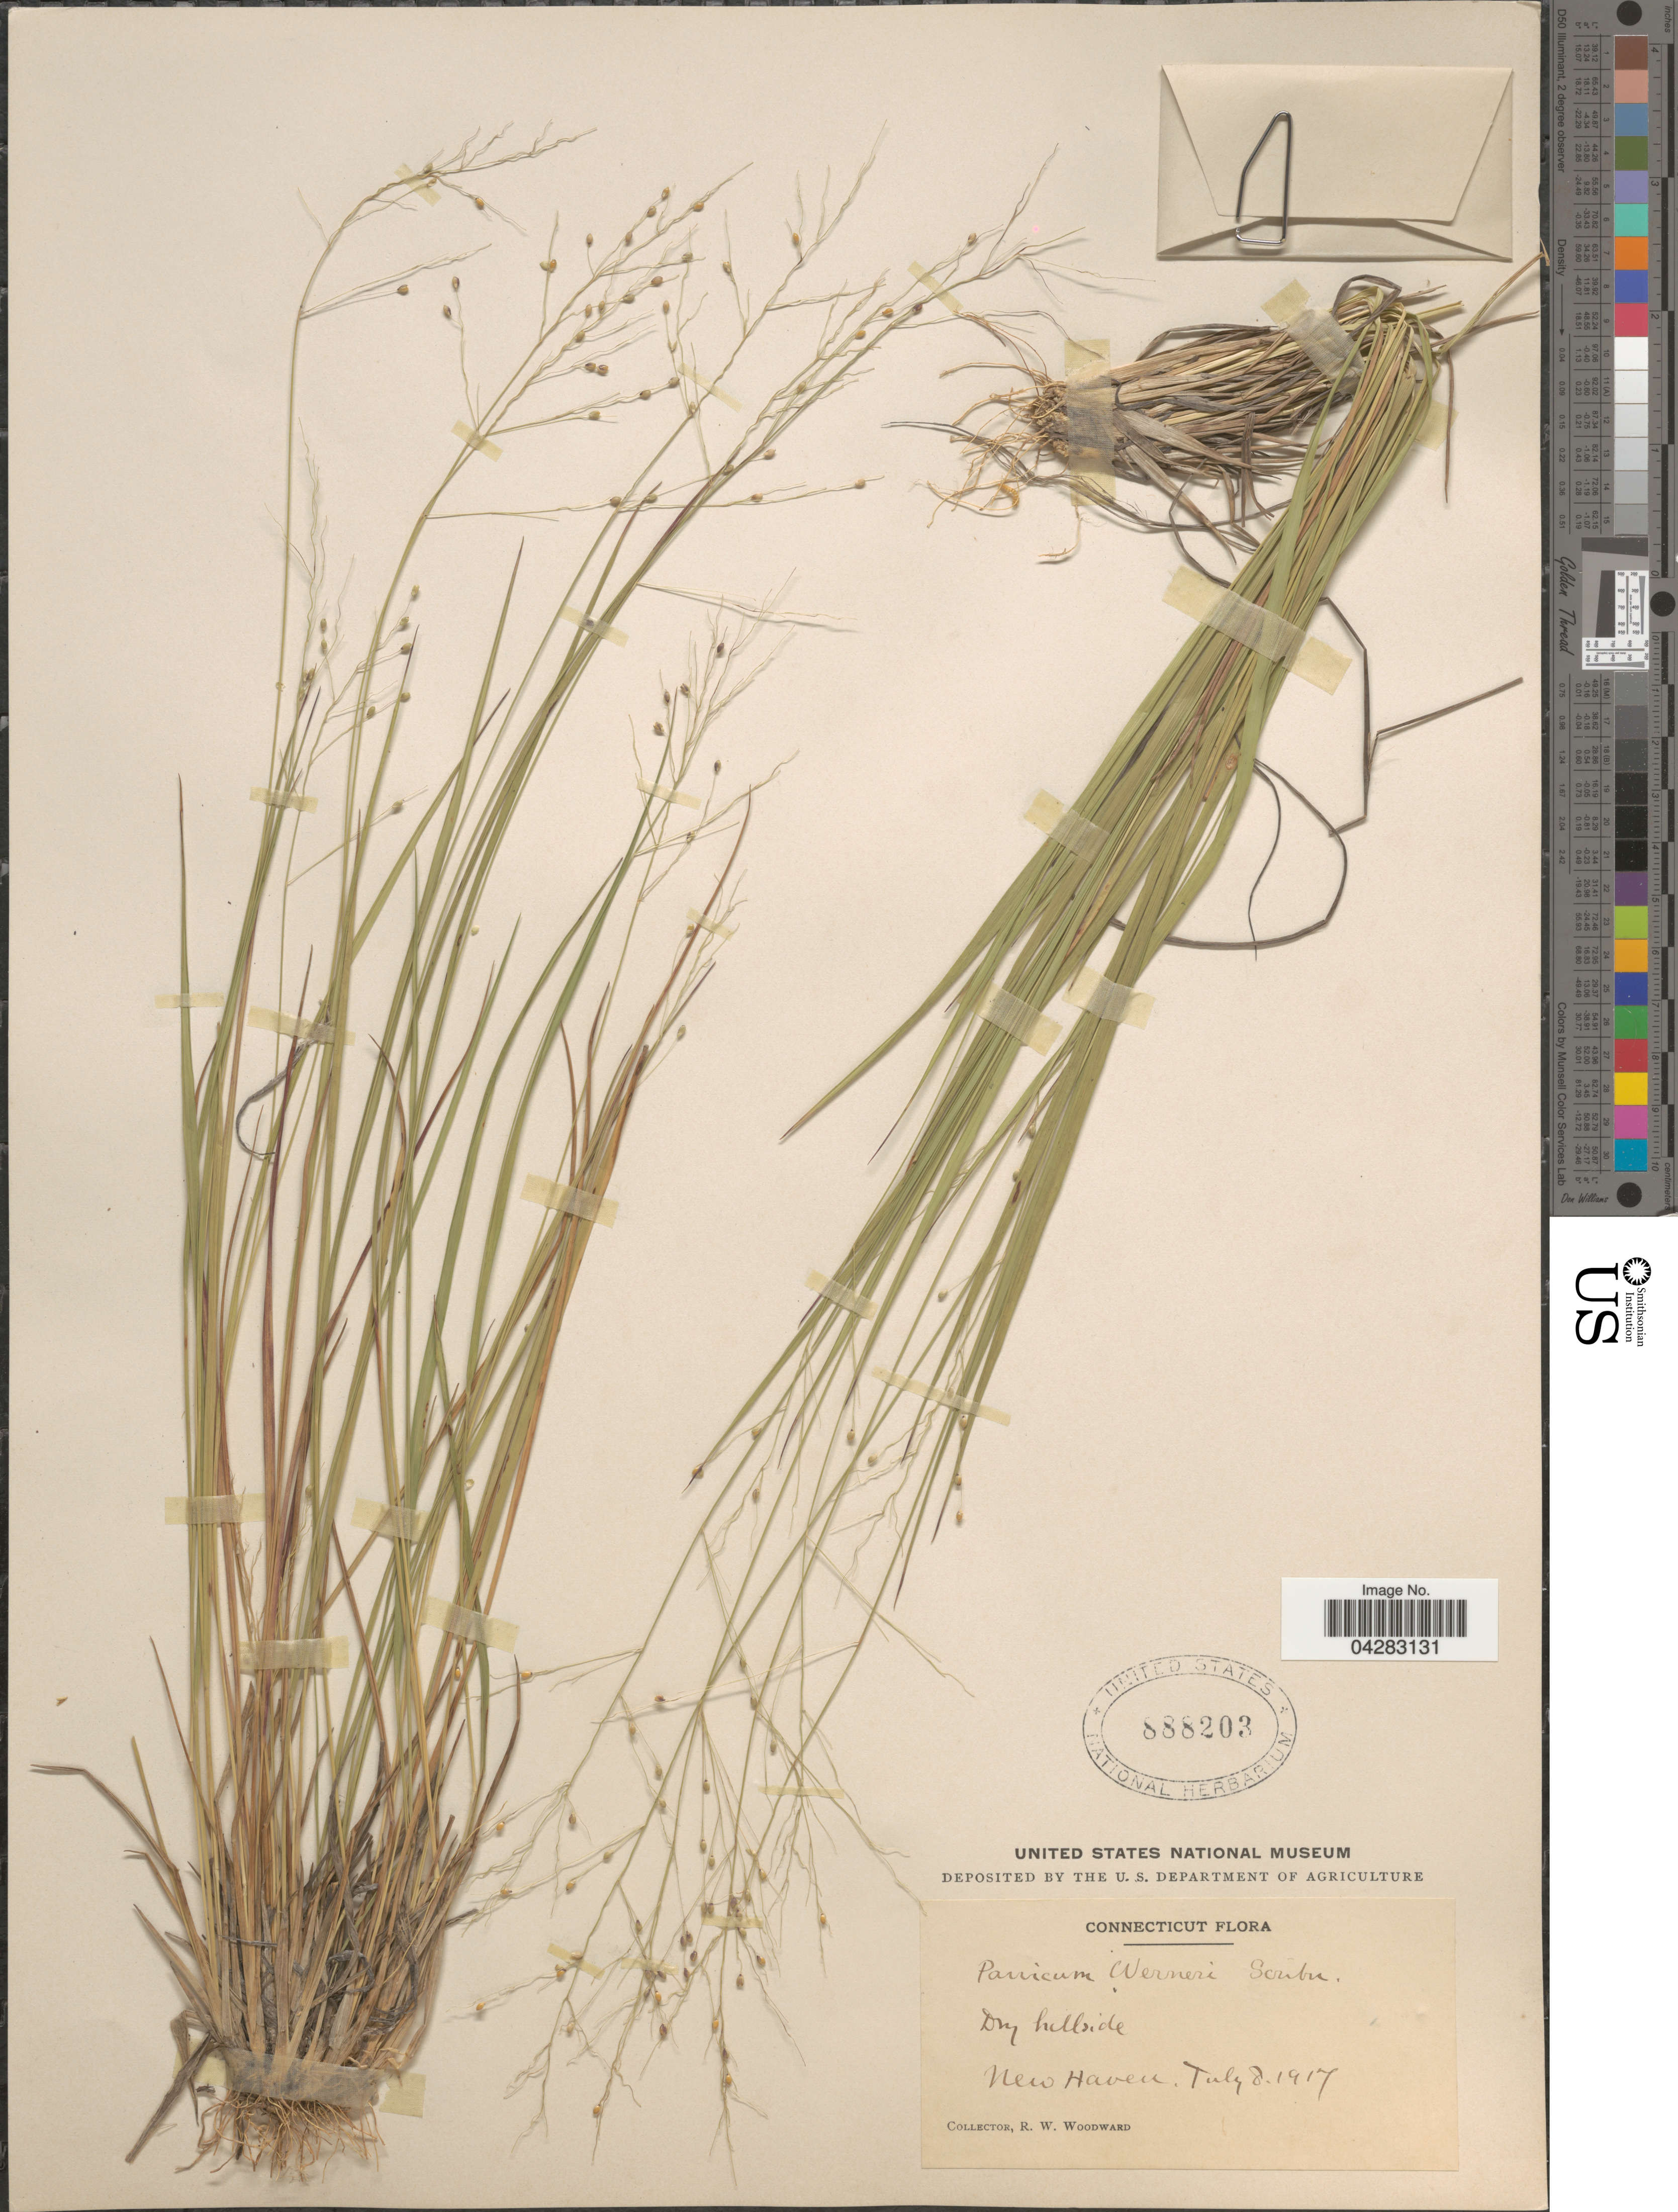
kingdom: Plantae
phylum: Tracheophyta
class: Liliopsida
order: Poales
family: Poaceae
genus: Dichanthelium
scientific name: Dichanthelium linearifolium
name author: (Scribn.) Gould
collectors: R. Woodward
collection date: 1917-07-08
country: United States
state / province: Connecticut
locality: Dry hillside. New Haven.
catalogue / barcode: US 888203